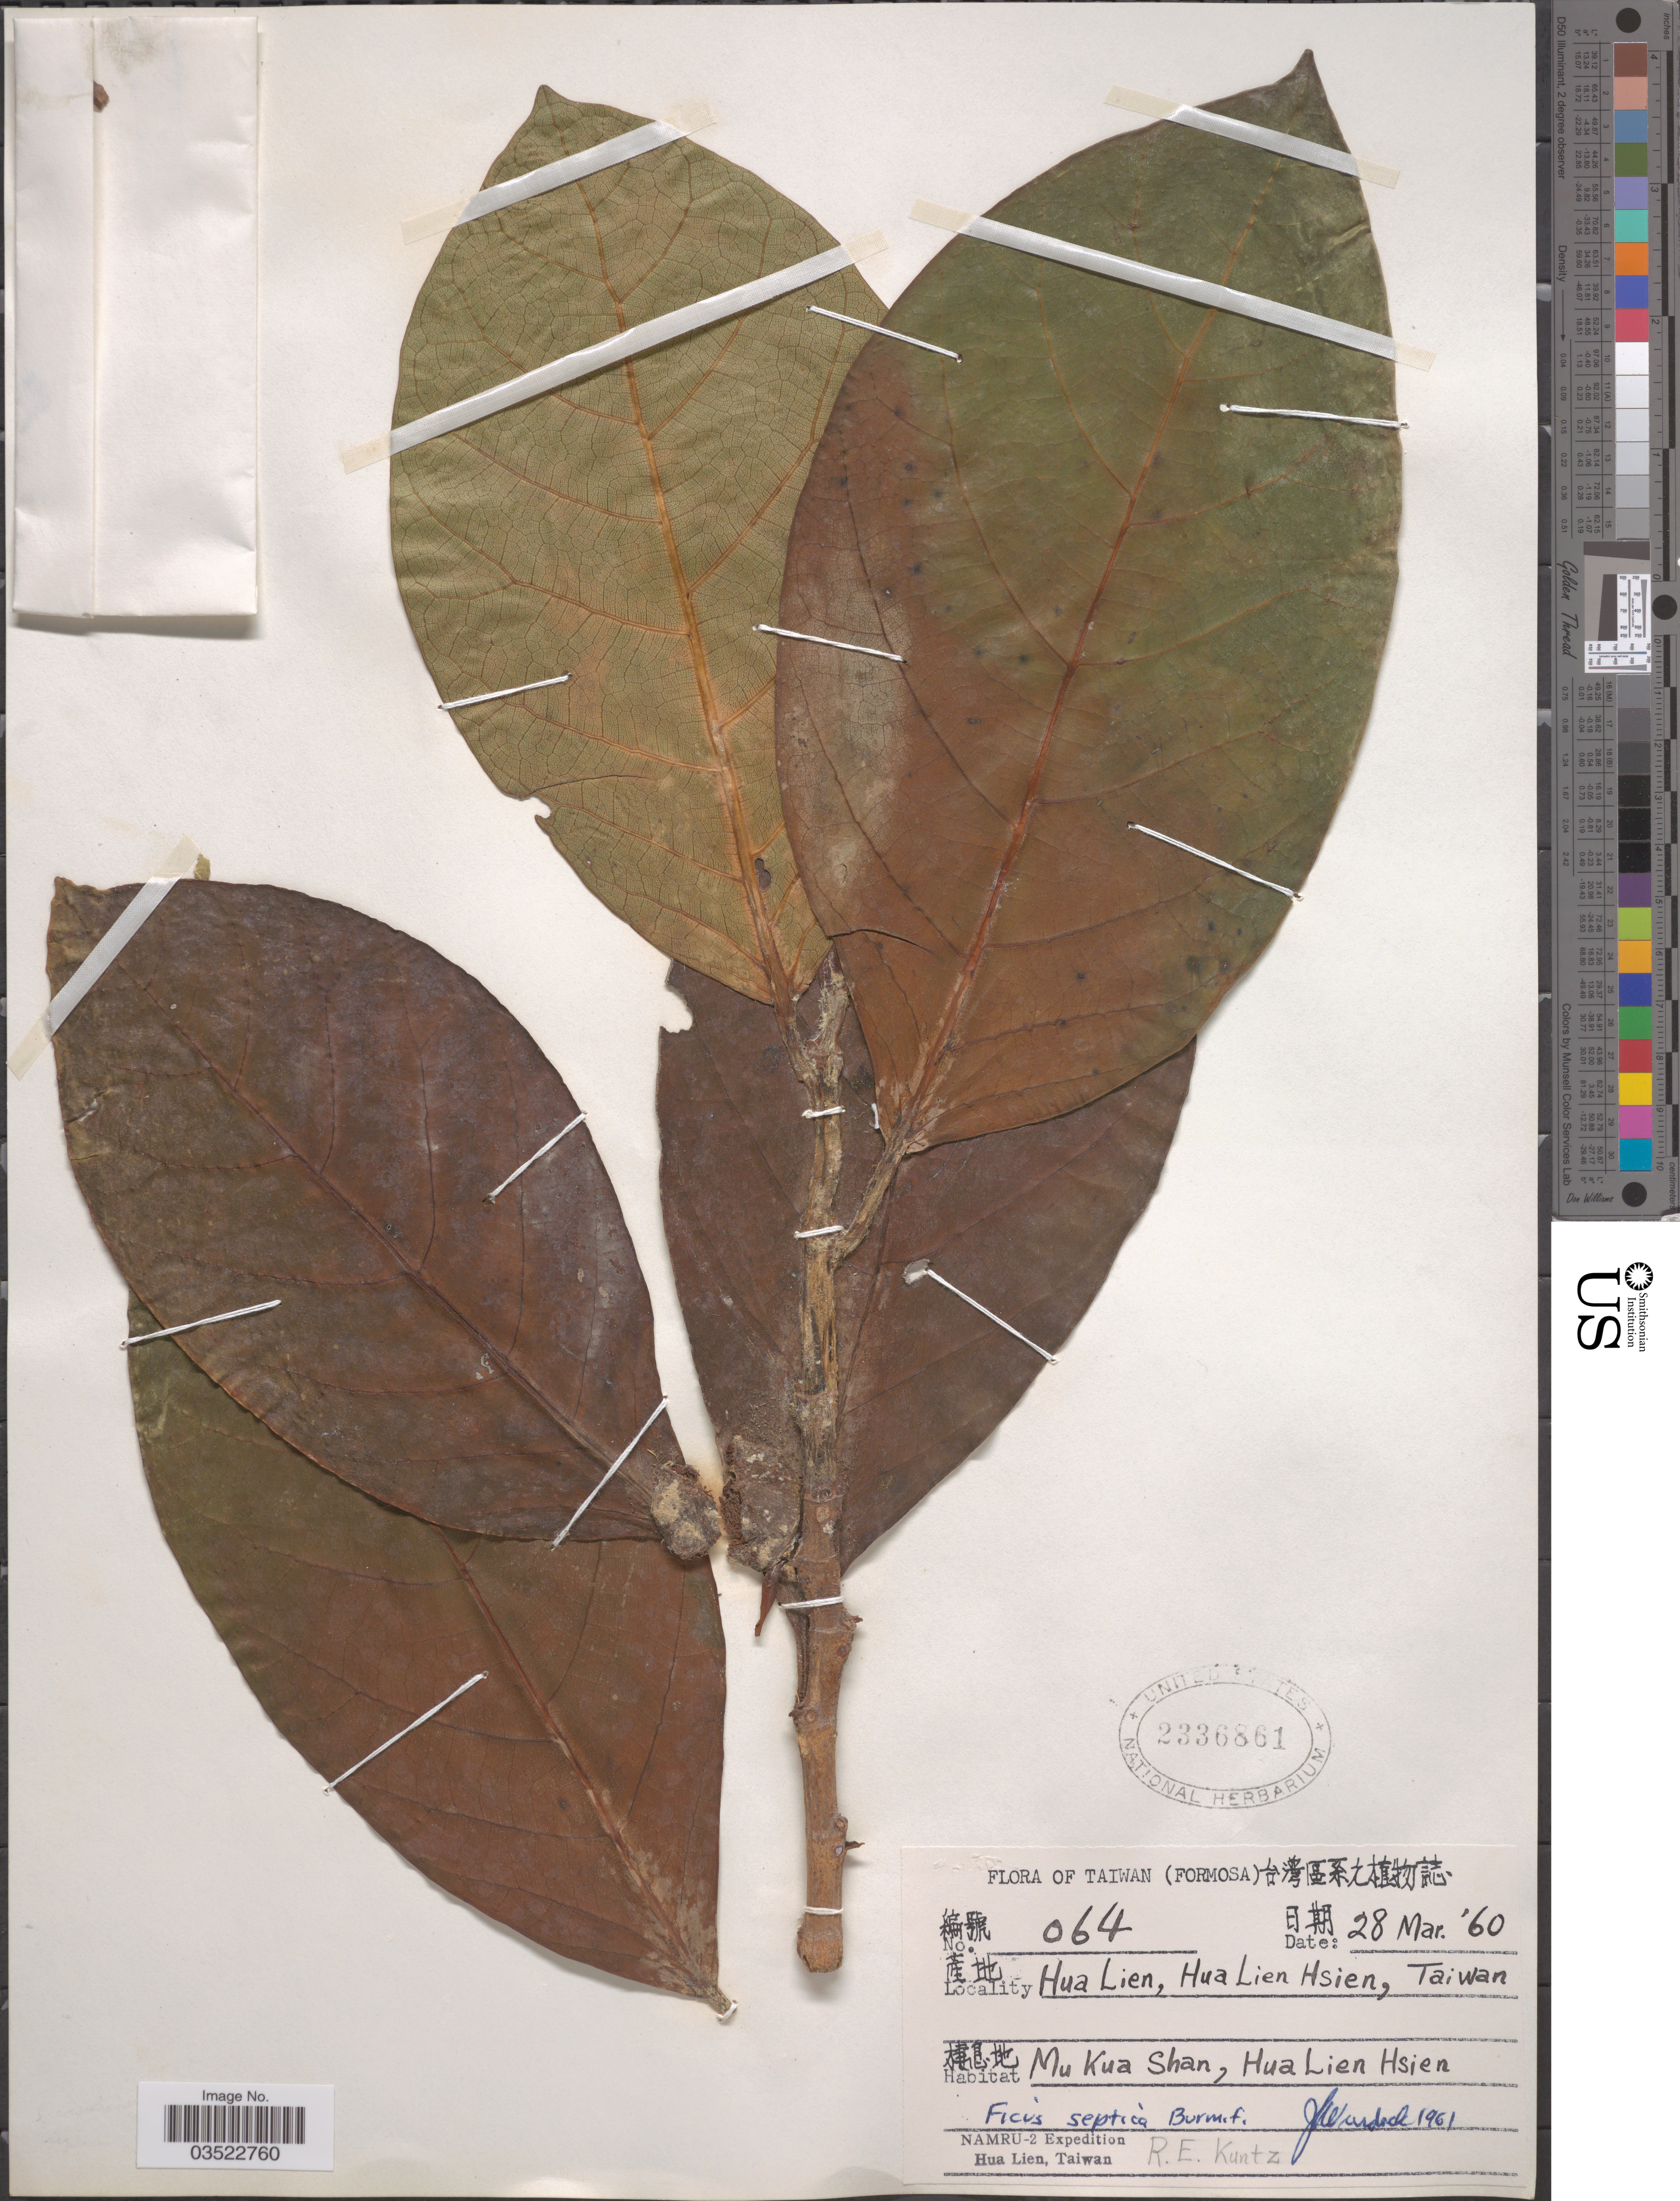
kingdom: Plantae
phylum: Tracheophyta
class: Magnoliopsida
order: Rosales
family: Moraceae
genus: Ficus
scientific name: Ficus septica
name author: Burm. f.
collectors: R. E. Kuntz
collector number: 064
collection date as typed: Transcribed d/m/y: 28/3/60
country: Taiwan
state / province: Hualien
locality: Taiwan (Formosa). Hua Lien, Hua Lien Hsien. Mu Kua Shan, Hua Lien Hsien. Namru-2 Expedition.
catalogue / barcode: US 2336861